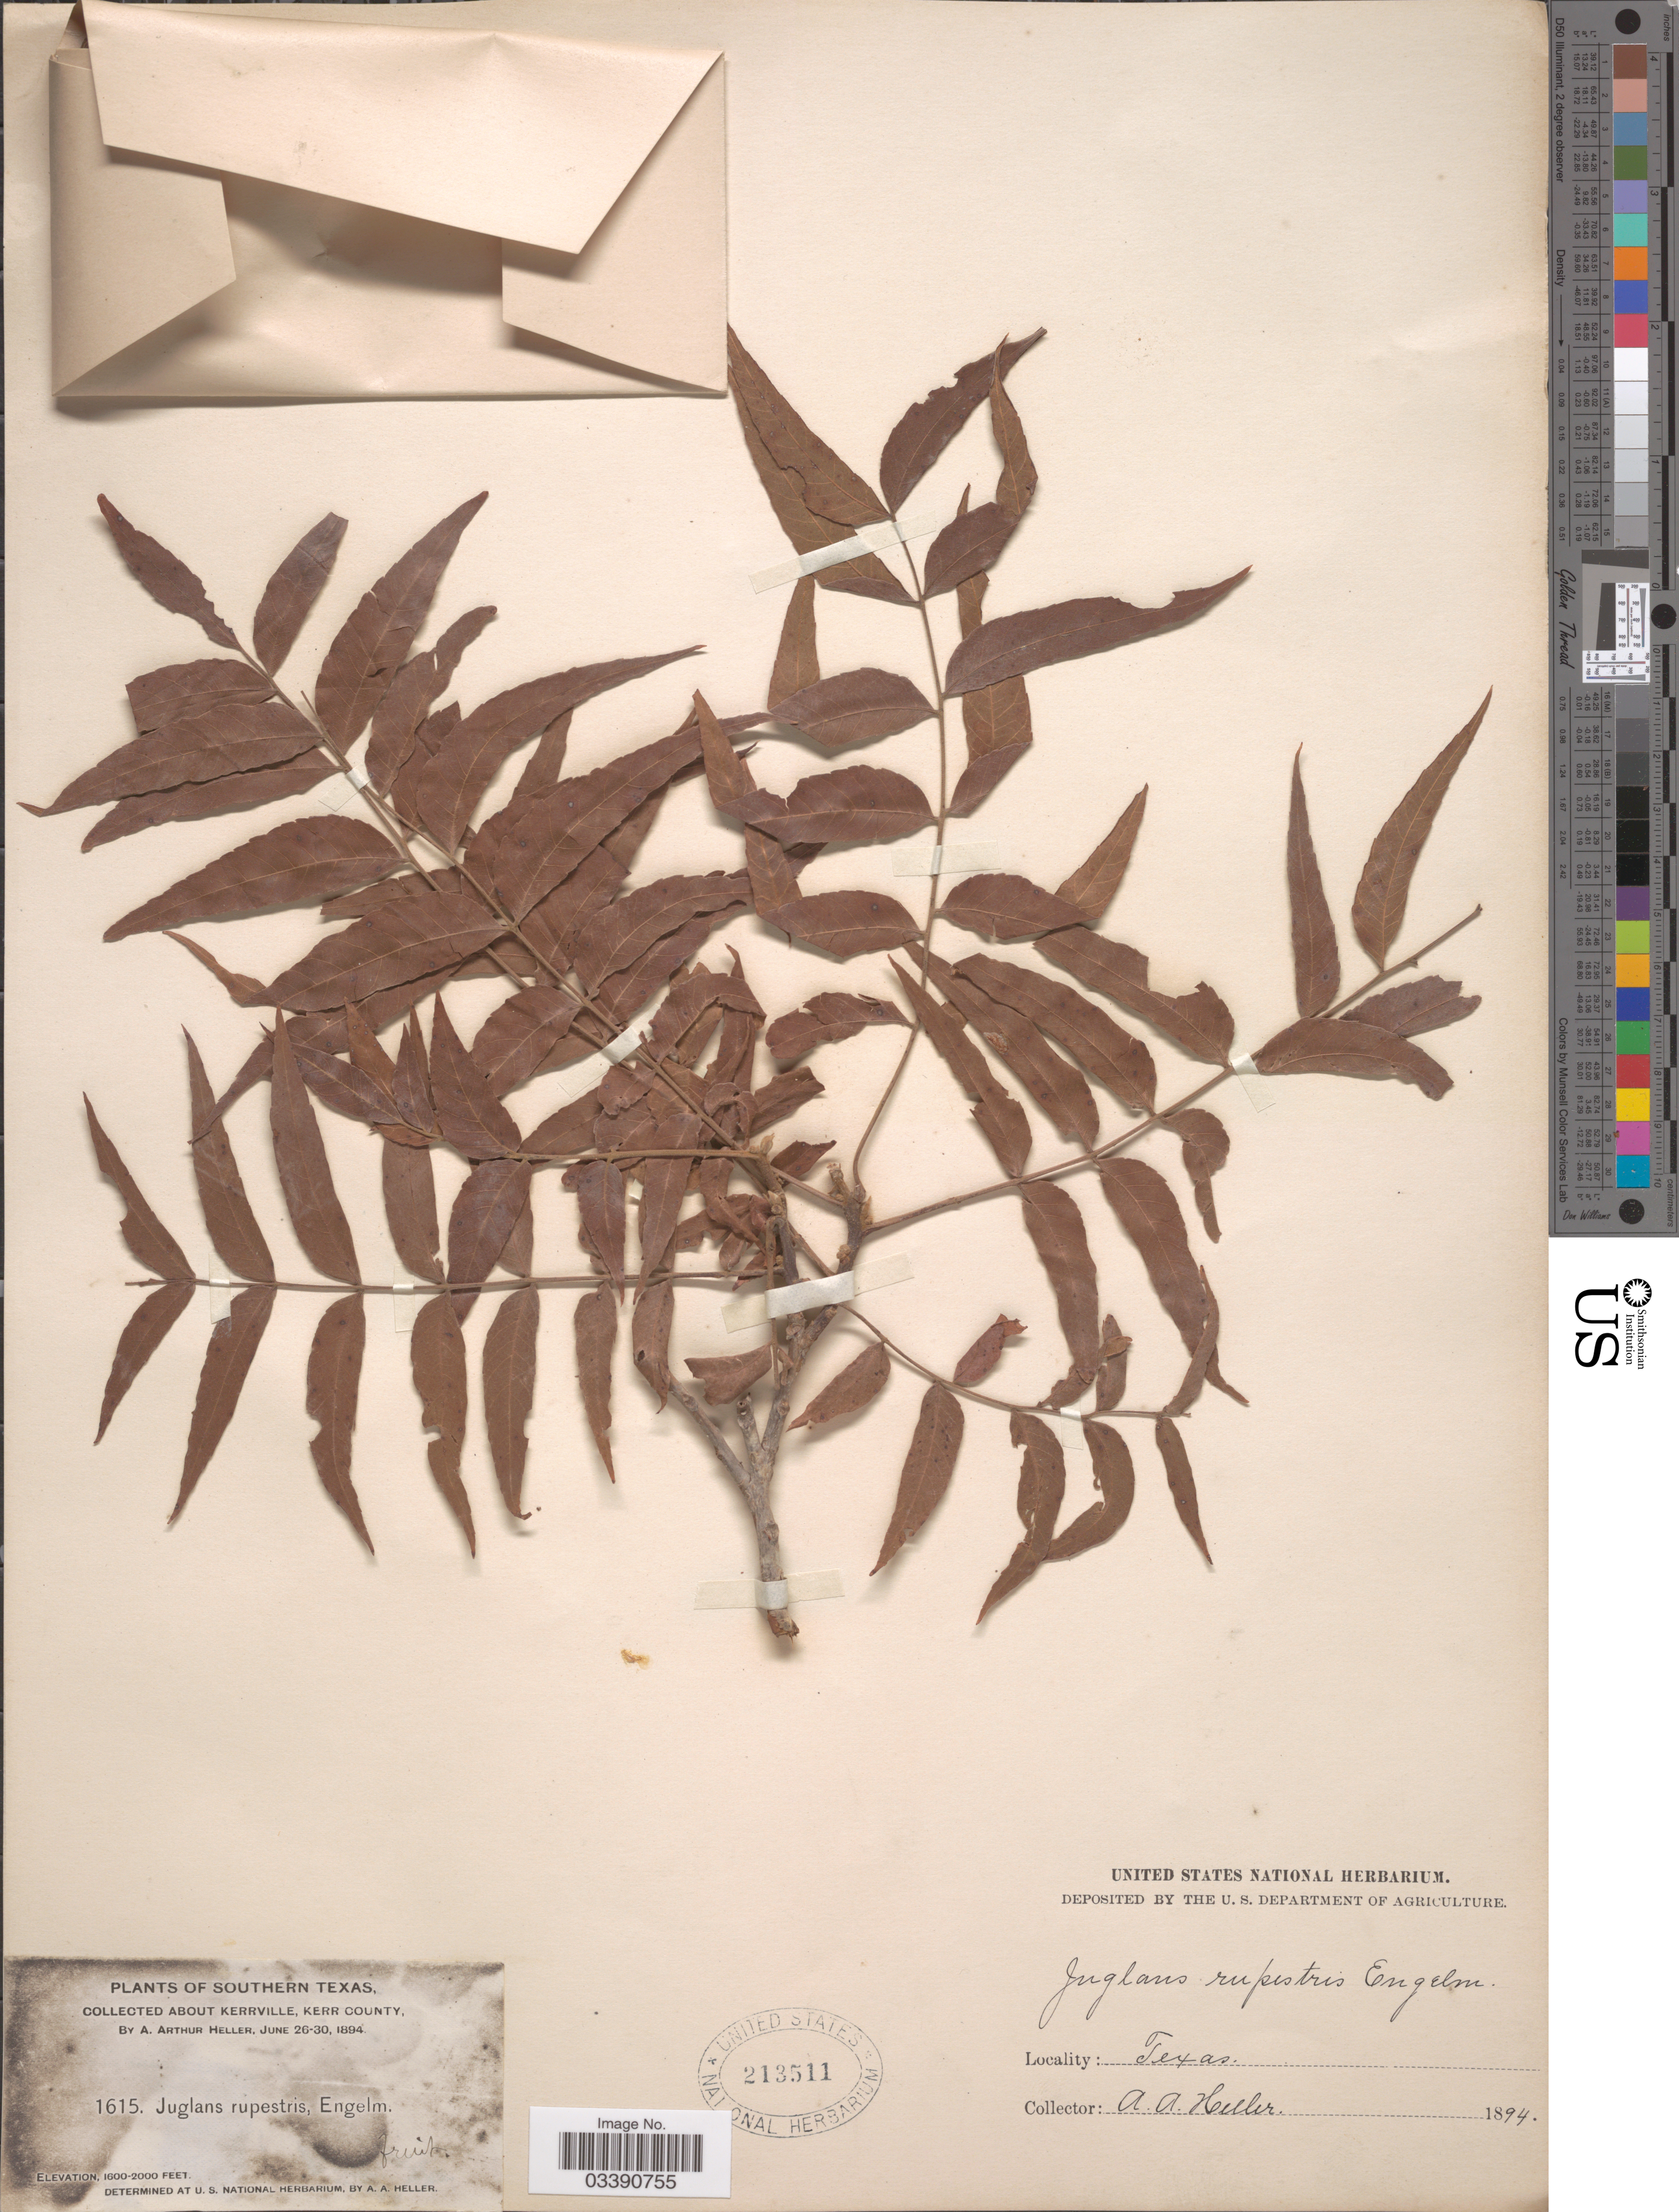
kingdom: Plantae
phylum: Tracheophyta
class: Magnoliopsida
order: Fagales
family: Juglandaceae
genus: Juglans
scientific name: Juglans microcarpa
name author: Berland. in Berland. & Chovell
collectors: A. A. Heller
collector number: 1615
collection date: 1894-06-26/1894-06-30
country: United States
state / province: Texas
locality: Southern Texas. About Kerrville, Kerr County.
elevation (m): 488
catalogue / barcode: US 213511